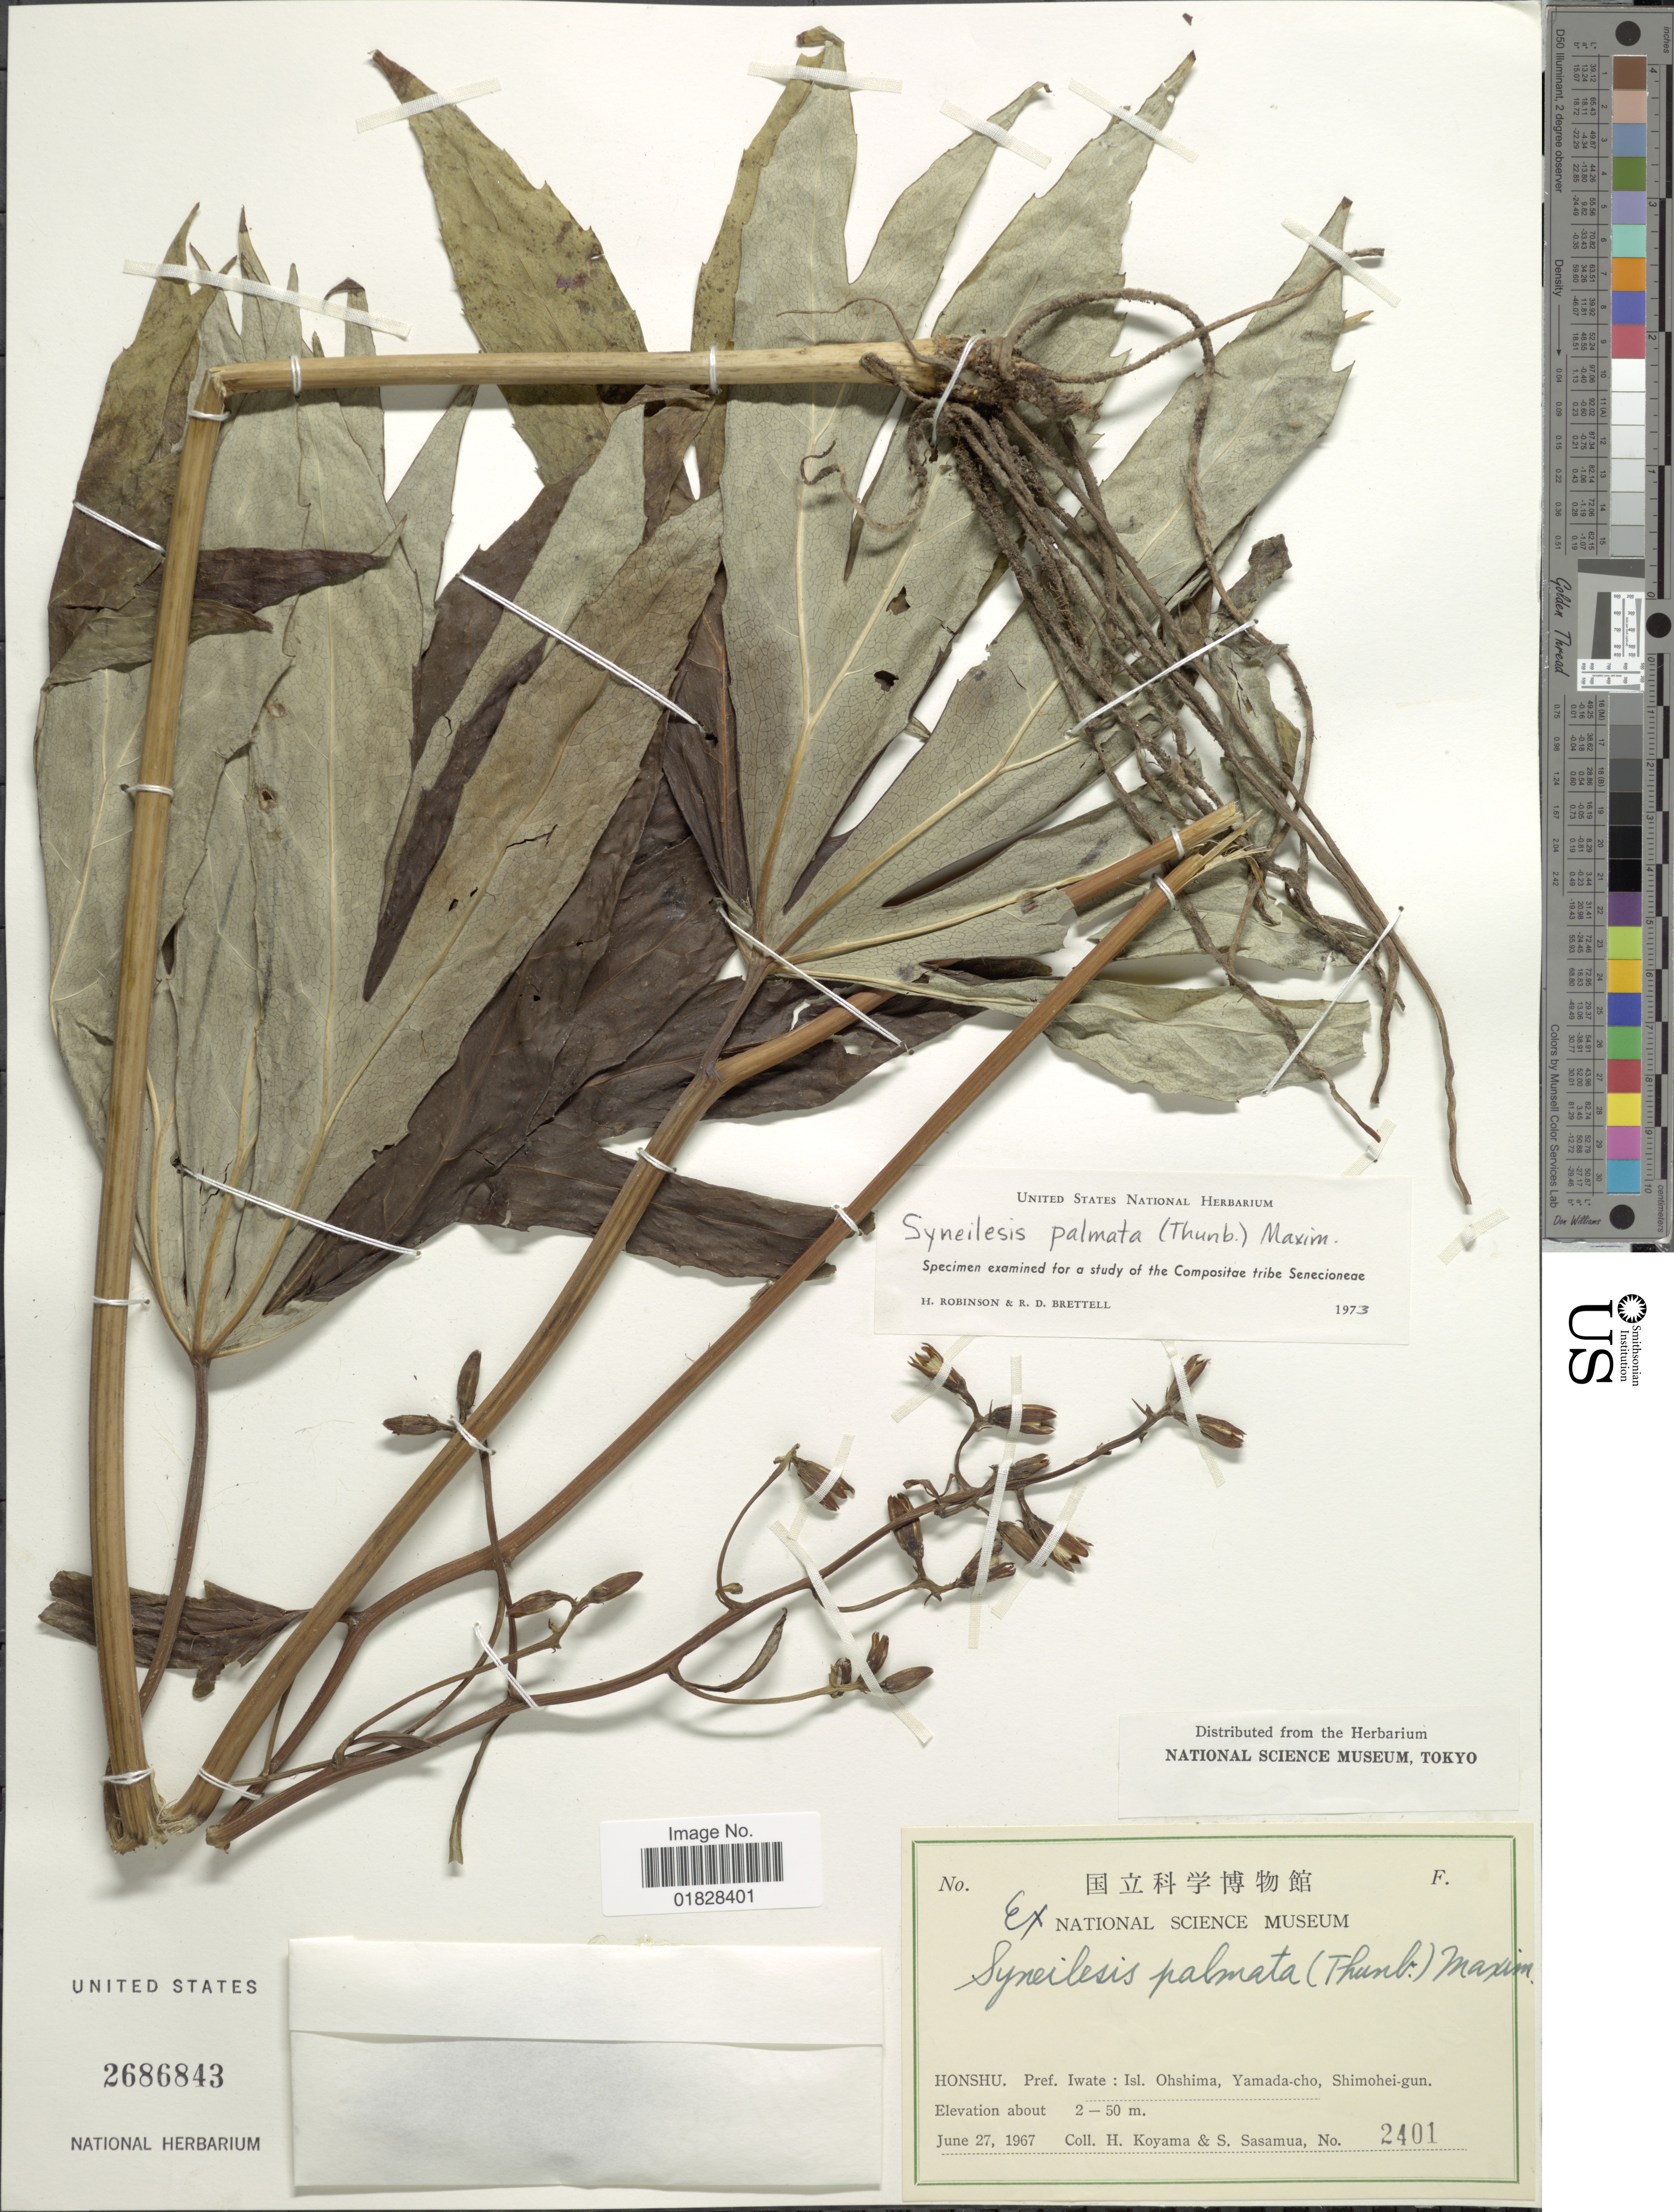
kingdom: Plantae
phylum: Tracheophyta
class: Magnoliopsida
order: Asterales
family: Asteraceae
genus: Syneilesis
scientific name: Syneilesis palmata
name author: (Thunb.) Maxim.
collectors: H. Koyama & S. Sasamua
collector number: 2401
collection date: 1967-06-27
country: Japan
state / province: Iwate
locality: Honshu. Pref. Iwate: Isl. Ohshima, Yamada-cho, Shimohei-gun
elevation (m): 2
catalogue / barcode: US 2686843